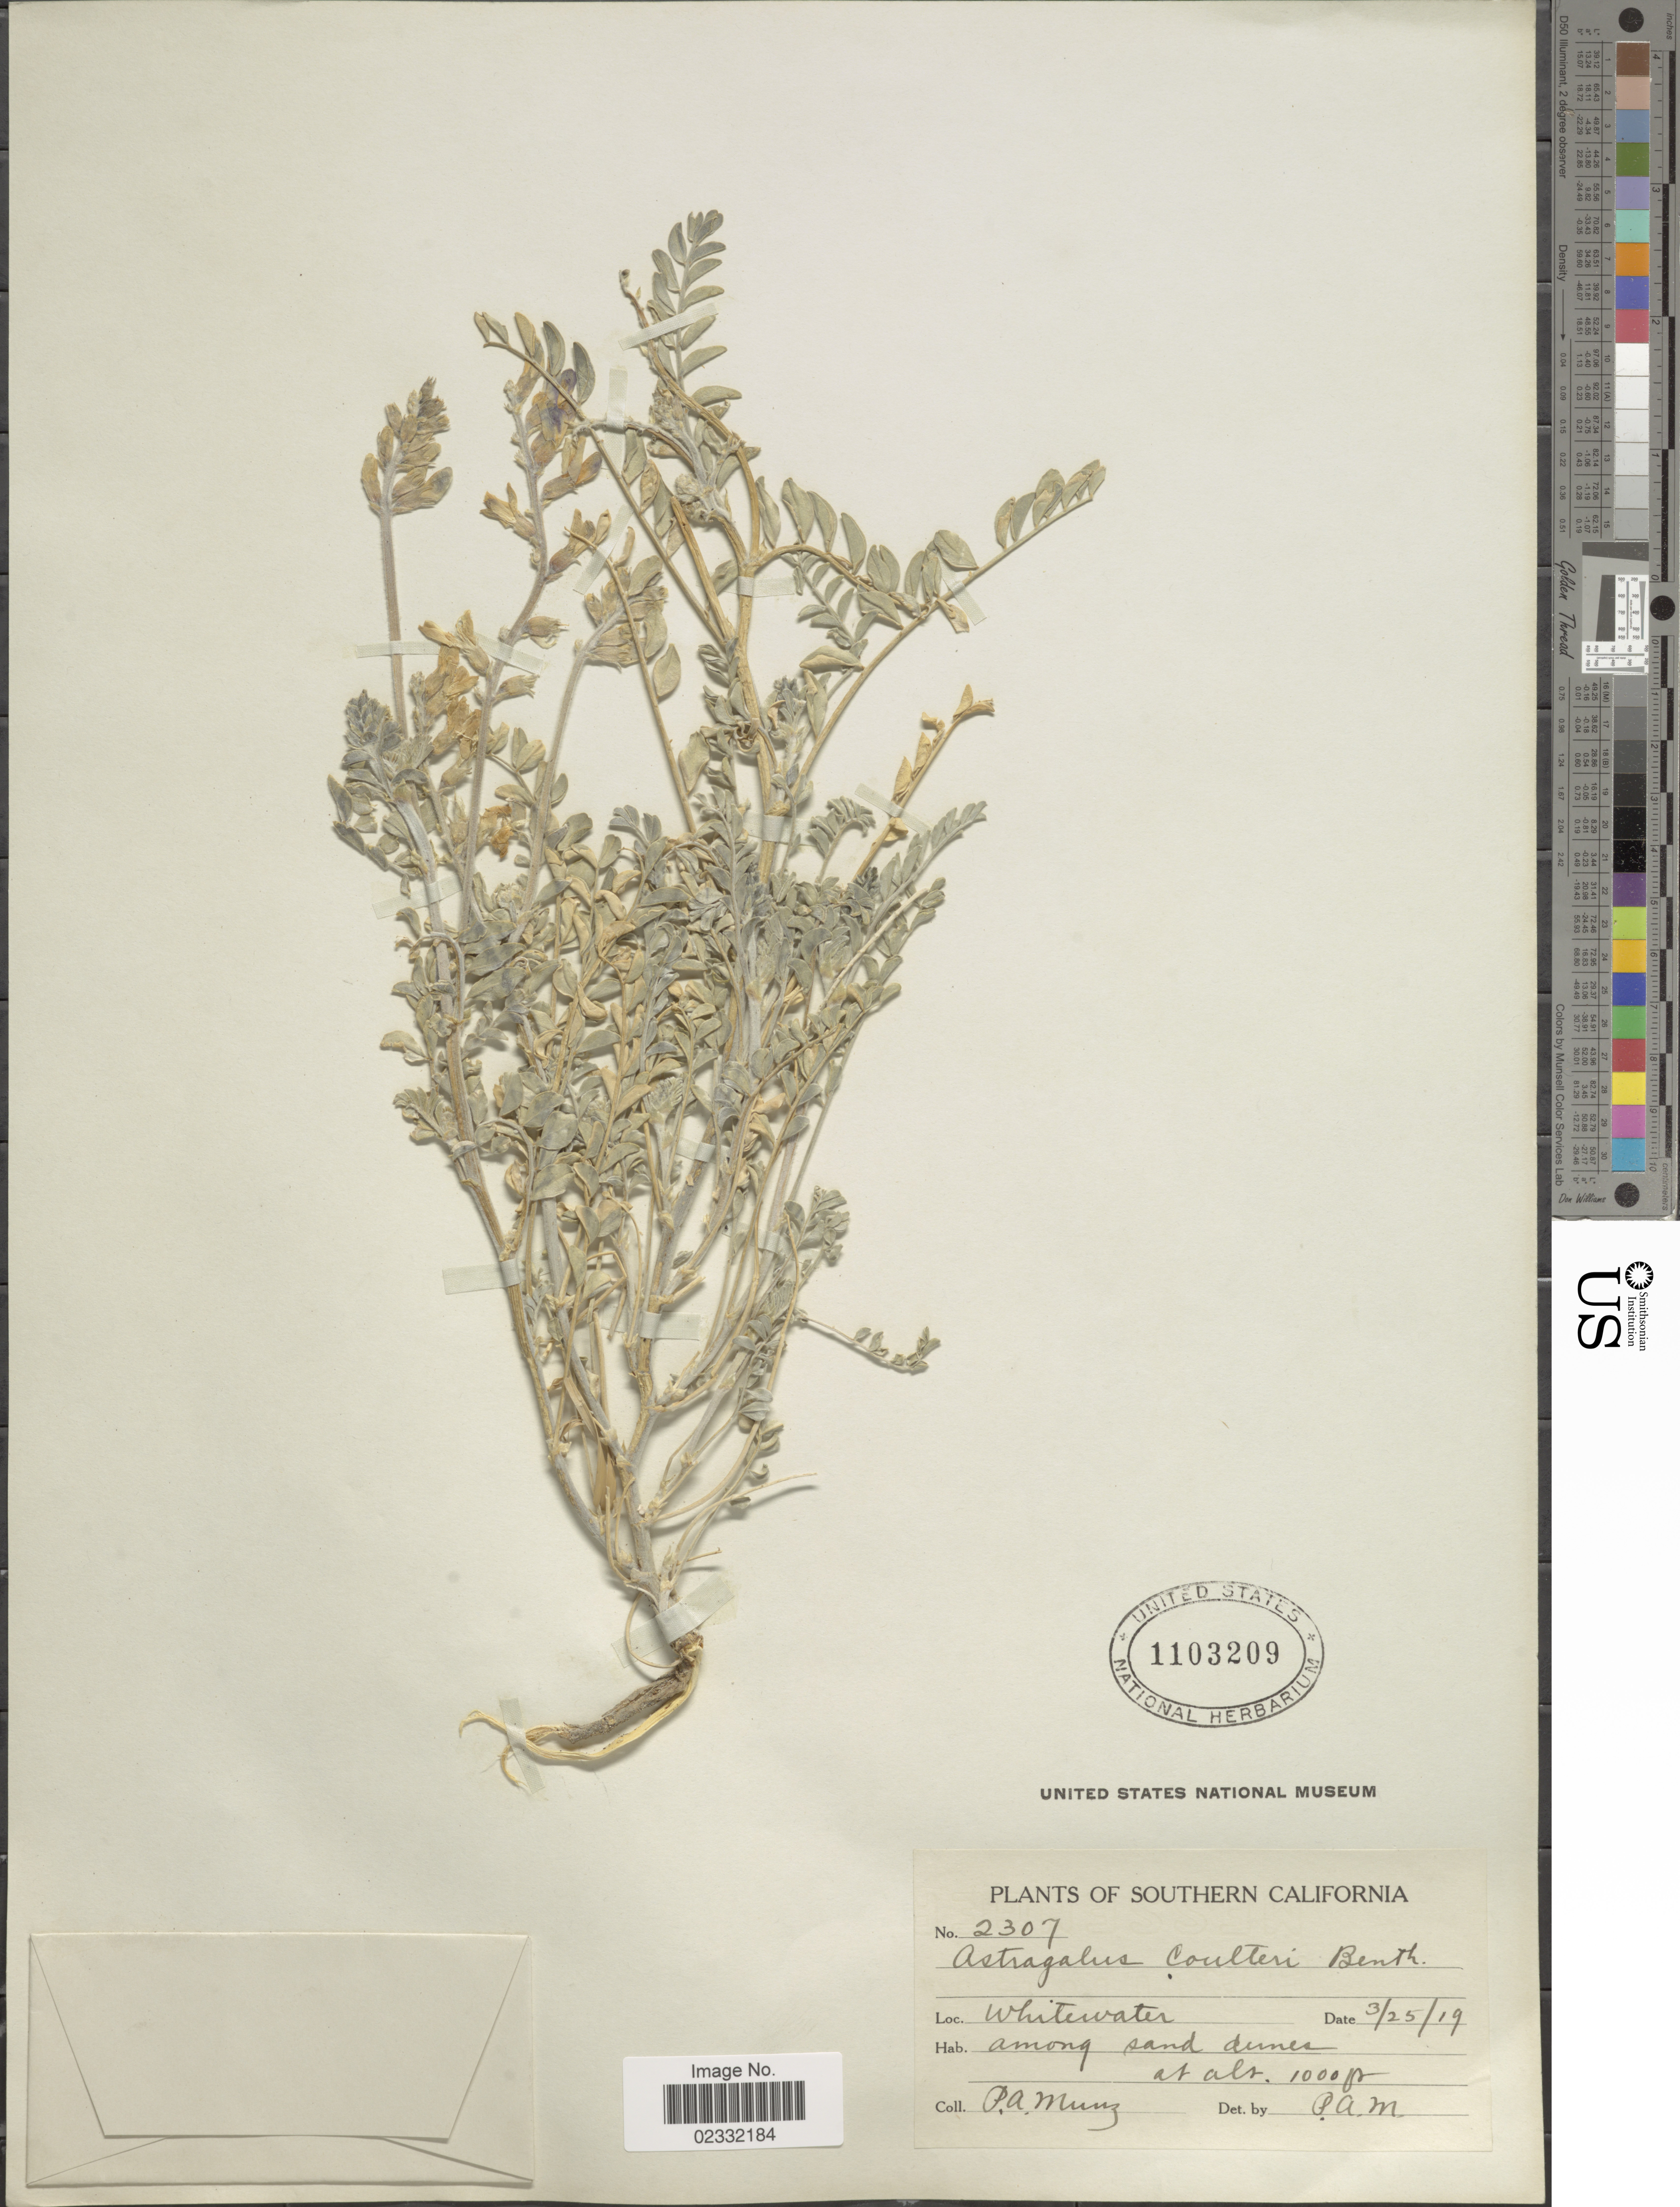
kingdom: Plantae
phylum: Tracheophyta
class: Magnoliopsida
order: Fabales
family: Fabaceae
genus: Astragalus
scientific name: Astragalus lentiginosus var. coulteri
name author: M.E. Jones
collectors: P. A. Munz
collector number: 2307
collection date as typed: Transcribed d/m/y: 25/3/19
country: United States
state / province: California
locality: Southern California, Whitewater, among sand dunes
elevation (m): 305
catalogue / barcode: US 1103209